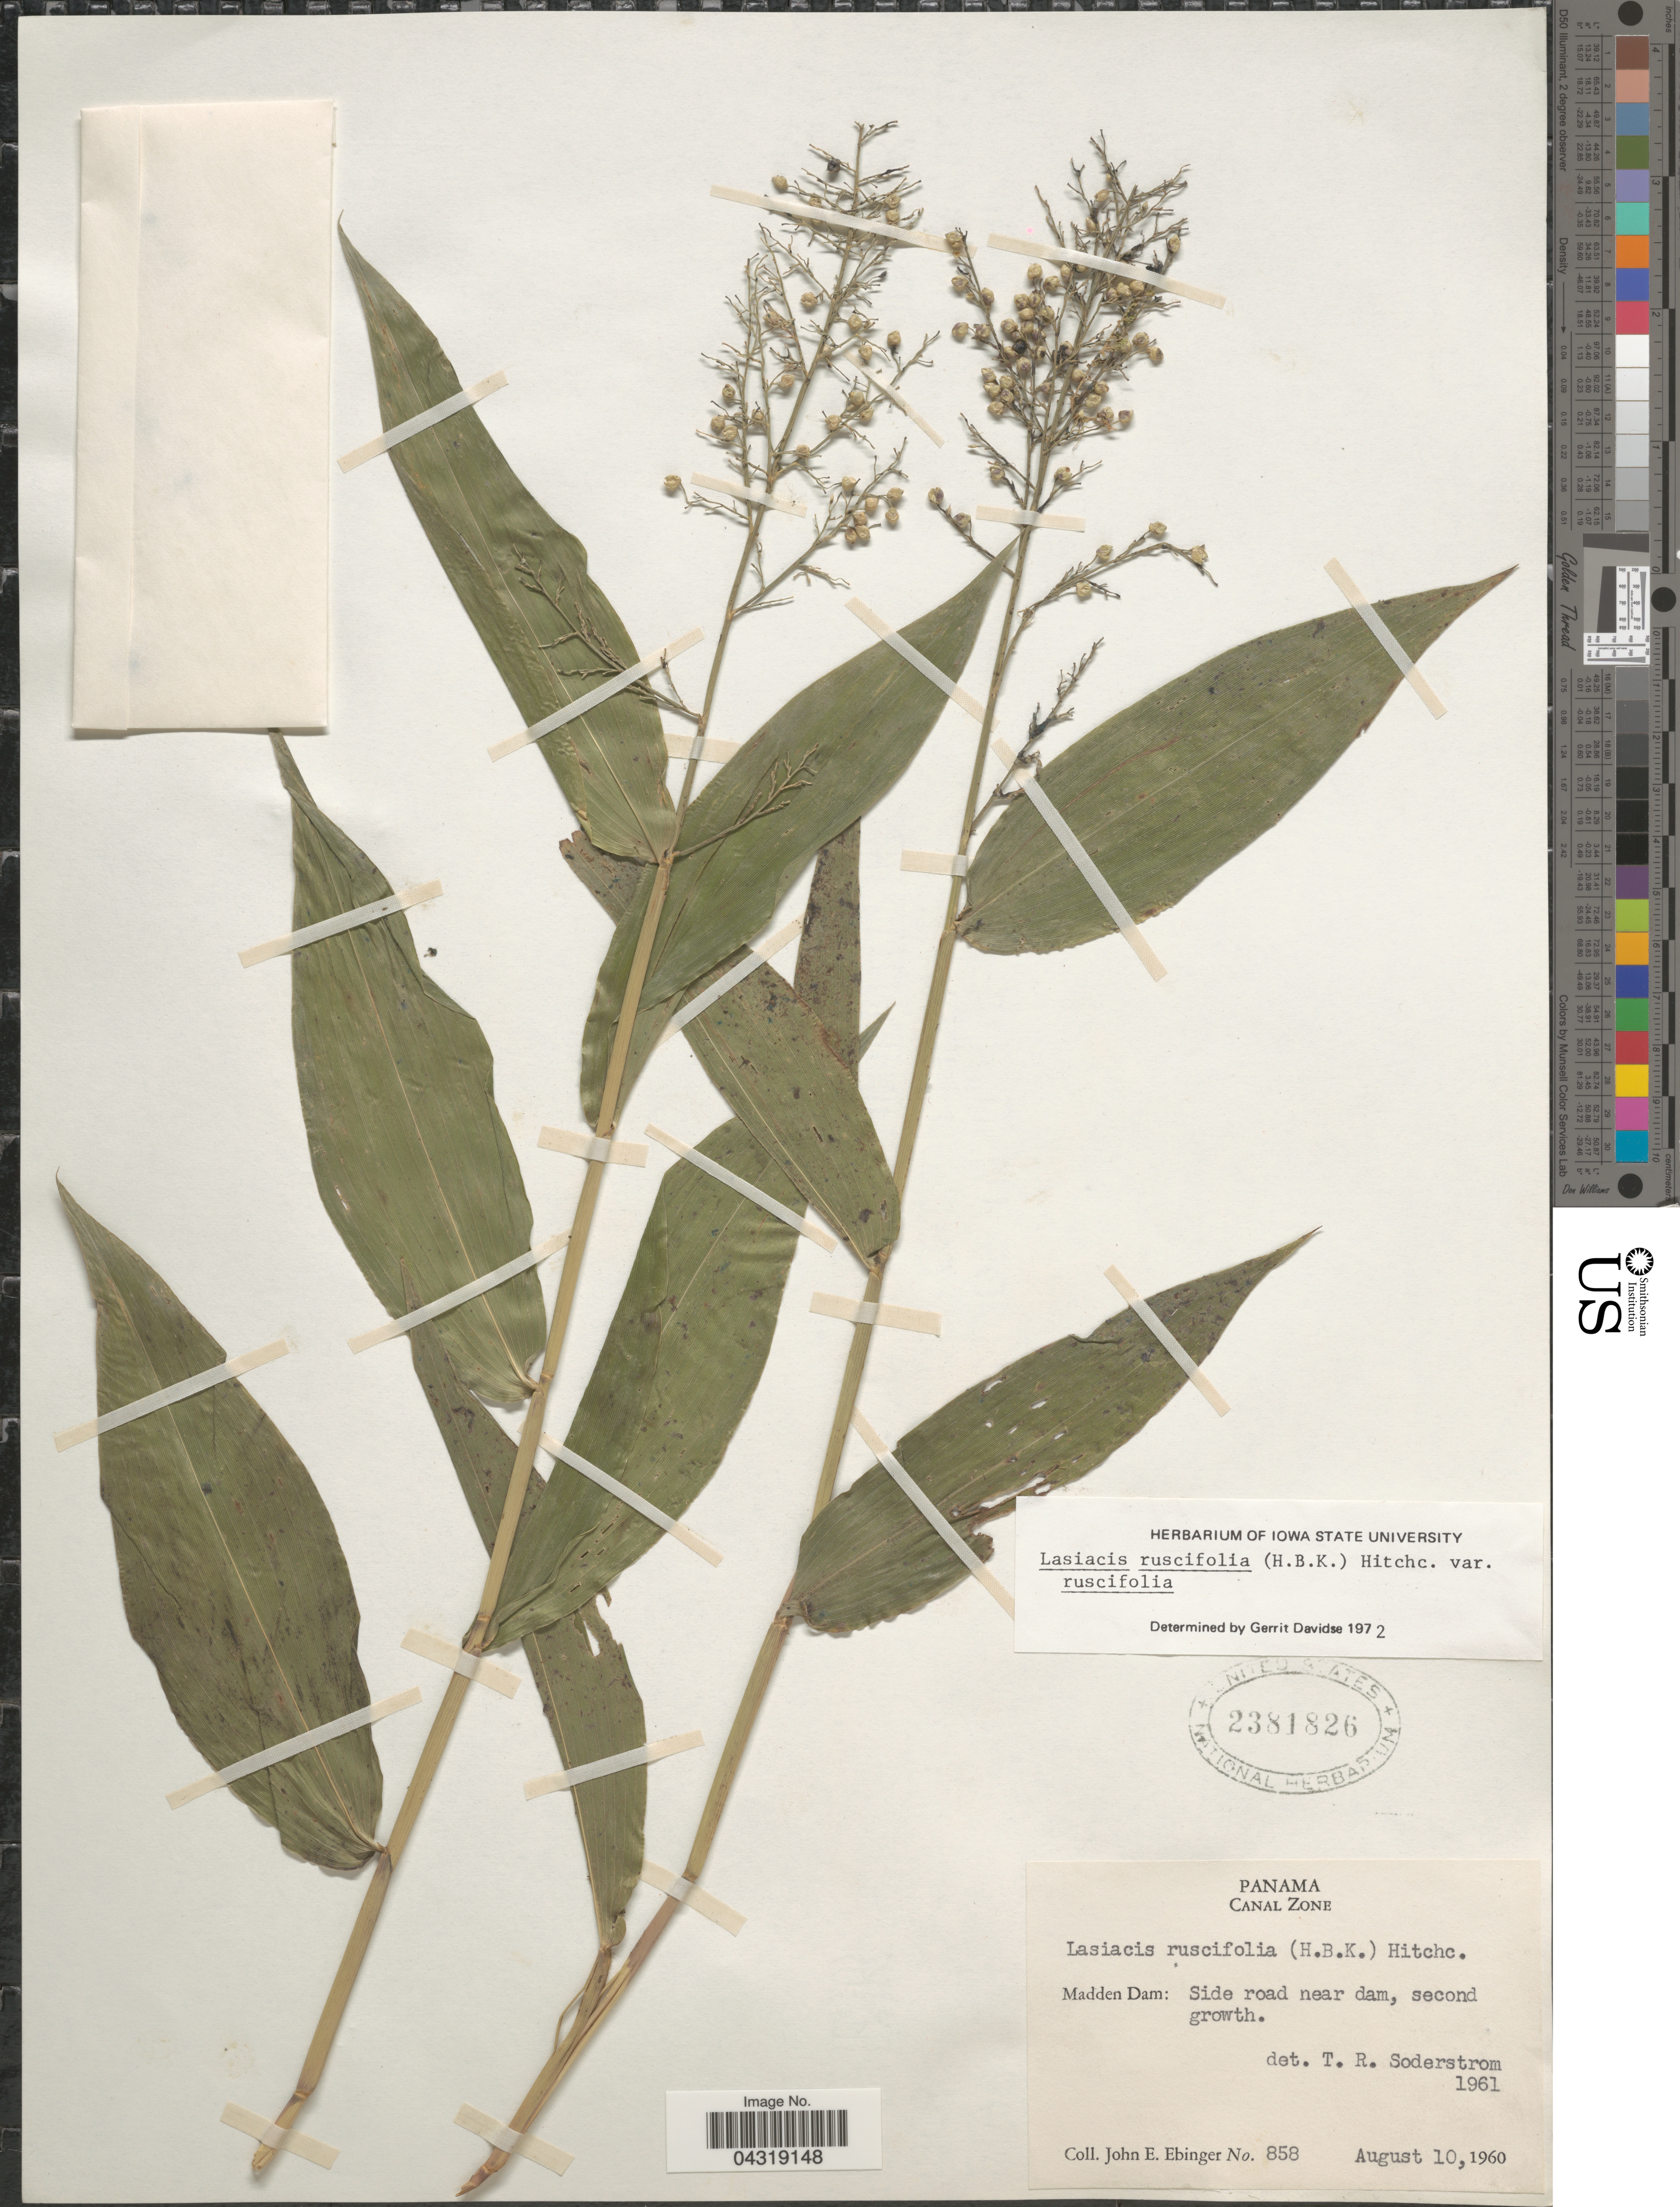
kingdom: Plantae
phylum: Tracheophyta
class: Liliopsida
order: Poales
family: Poaceae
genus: Lasiacis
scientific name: Lasiacis ruscifolia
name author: (Kunth) Hitchc.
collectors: J. Ebinger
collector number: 858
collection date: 1960-08-10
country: Panama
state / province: Colón / Panamá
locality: Canal Zone. Madden Dam: Side road near dam, second growth.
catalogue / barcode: US 2381826